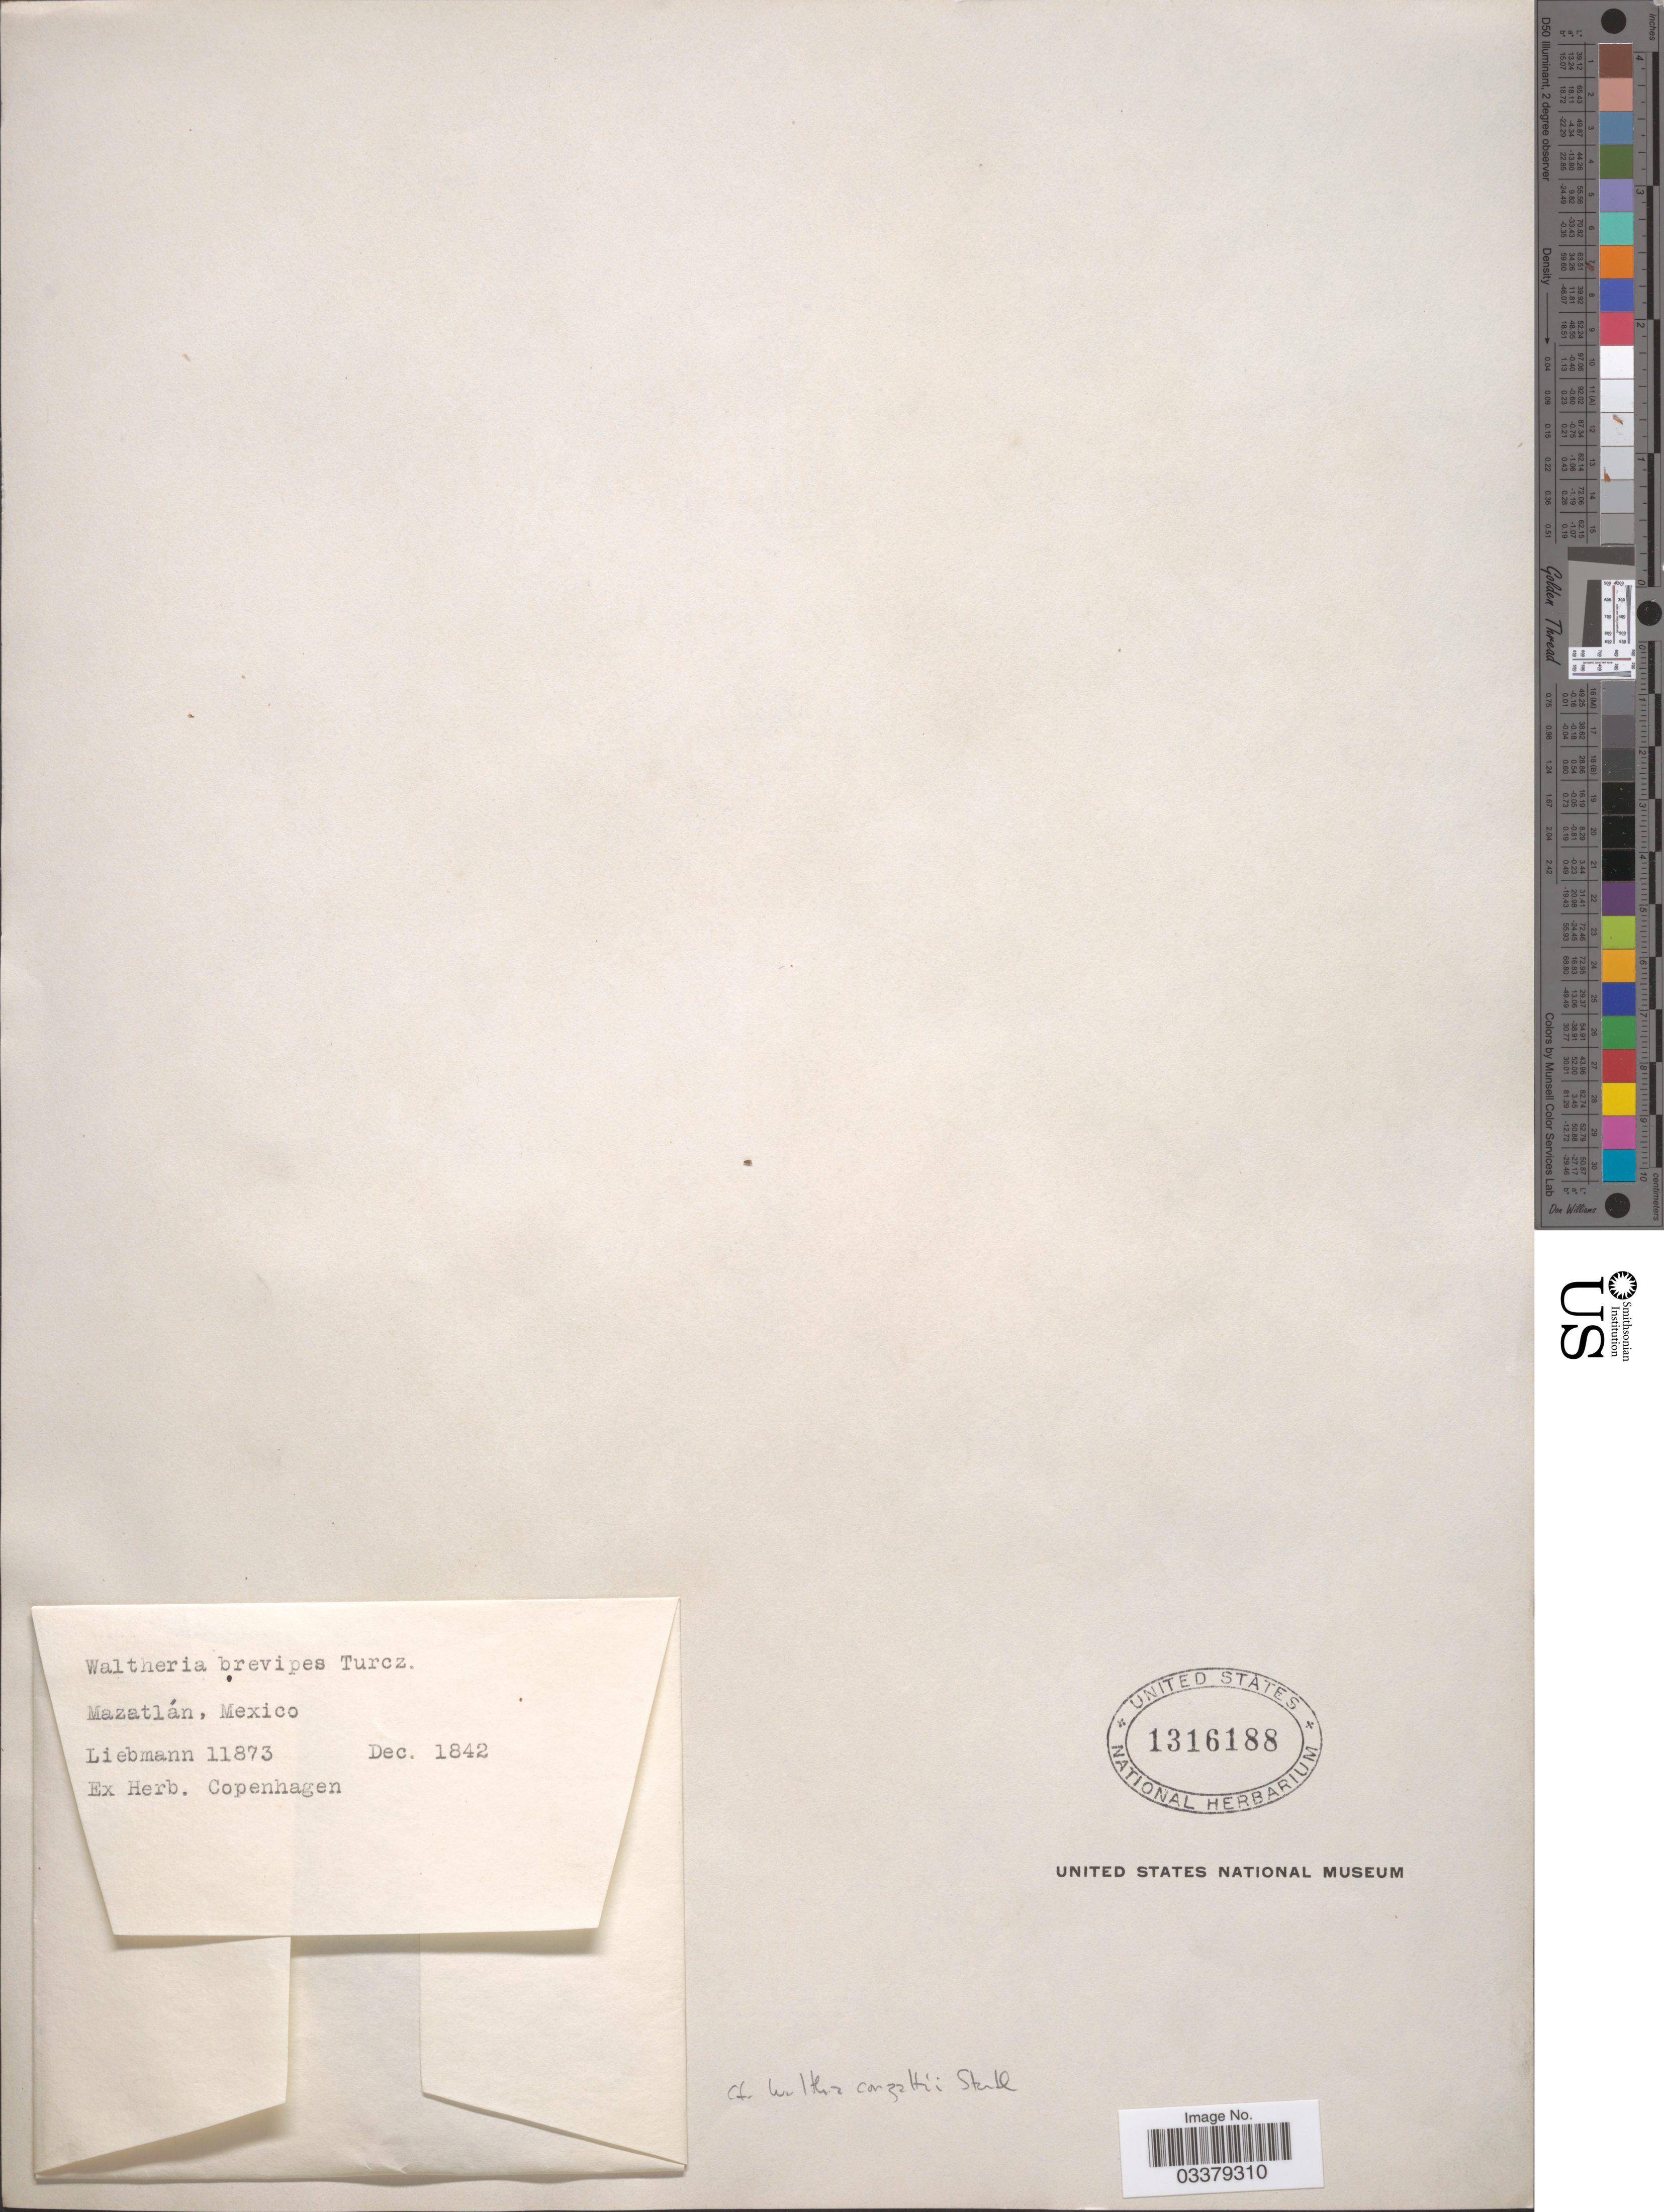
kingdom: Plantae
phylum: Tracheophyta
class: Magnoliopsida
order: Malvales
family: Malvaceae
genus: Waltheria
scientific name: Waltheria conzattii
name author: Standl.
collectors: Liebmann, --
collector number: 11873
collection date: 1842-12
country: Mexico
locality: Mazatlán.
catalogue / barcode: US 1316188